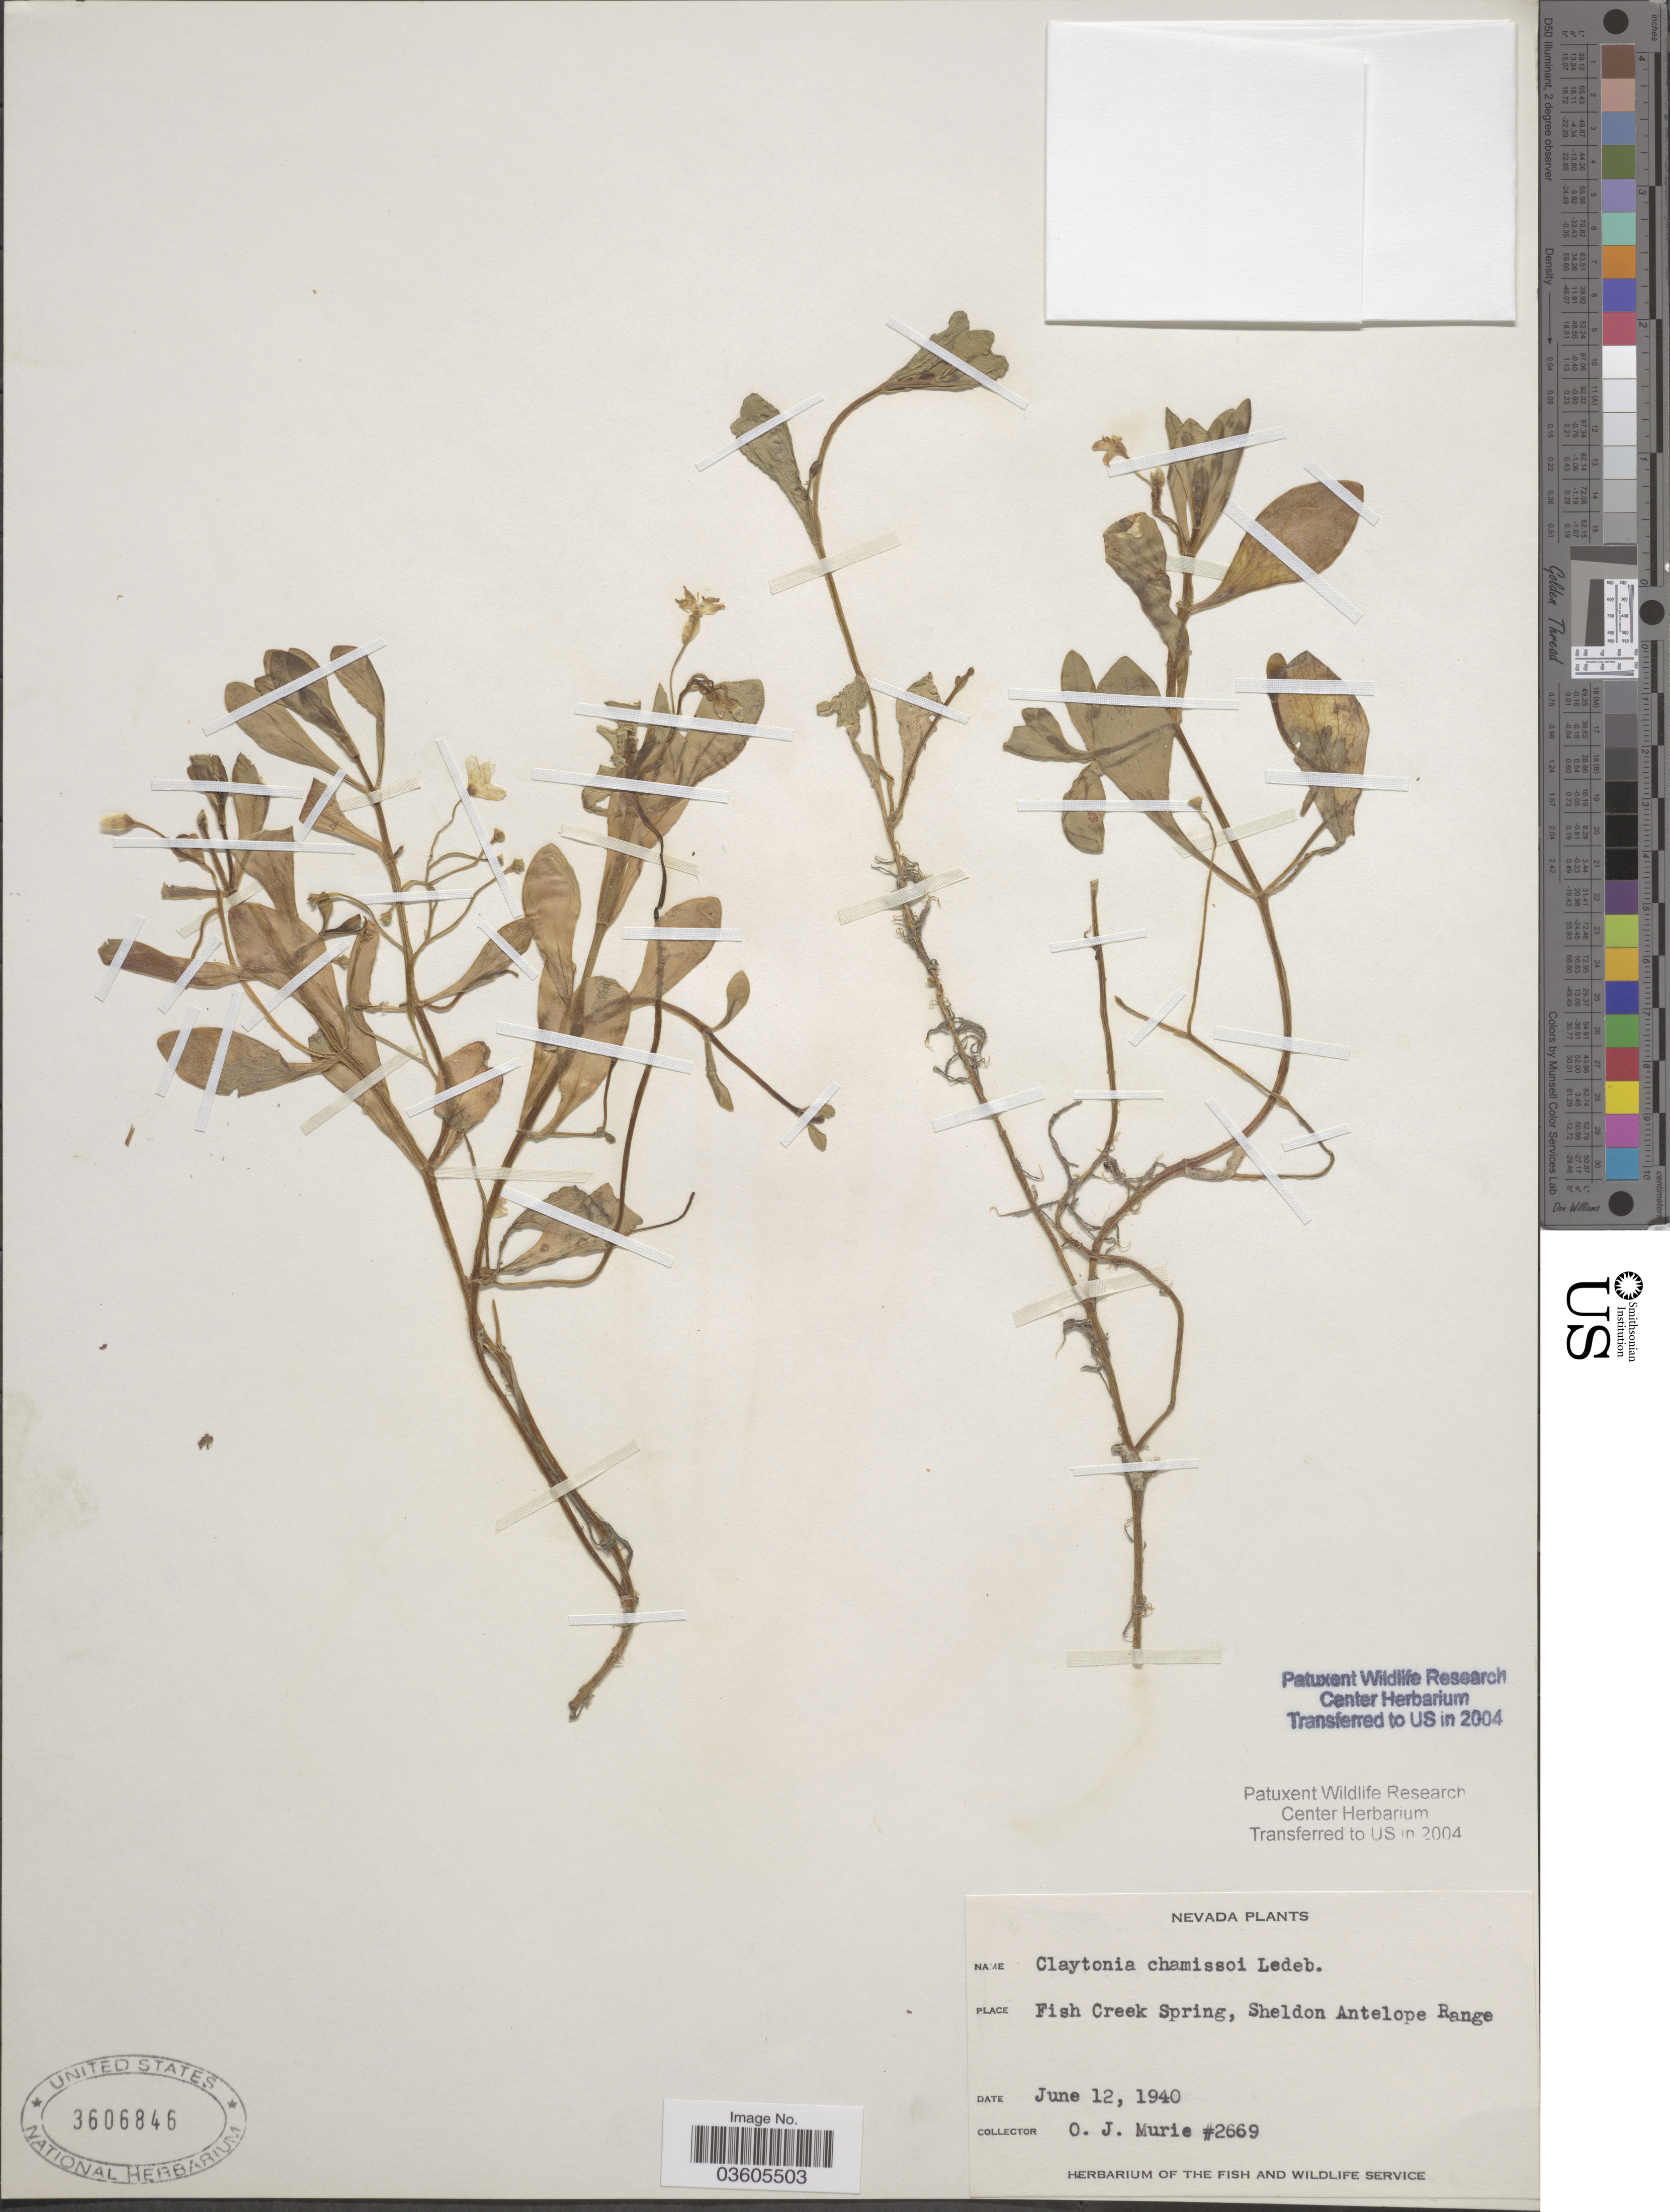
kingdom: Plantae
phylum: Tracheophyta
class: Magnoliopsida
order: Caryophyllales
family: Montiaceae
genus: Montia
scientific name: Montia chamissoi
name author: (Ledeb. ex Spreng.) Greene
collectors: O. Murie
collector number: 2669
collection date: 1940-06-12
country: United States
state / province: Nevada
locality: Fish Creek Spring, Sheldon Antelope Range.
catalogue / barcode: US 3606846